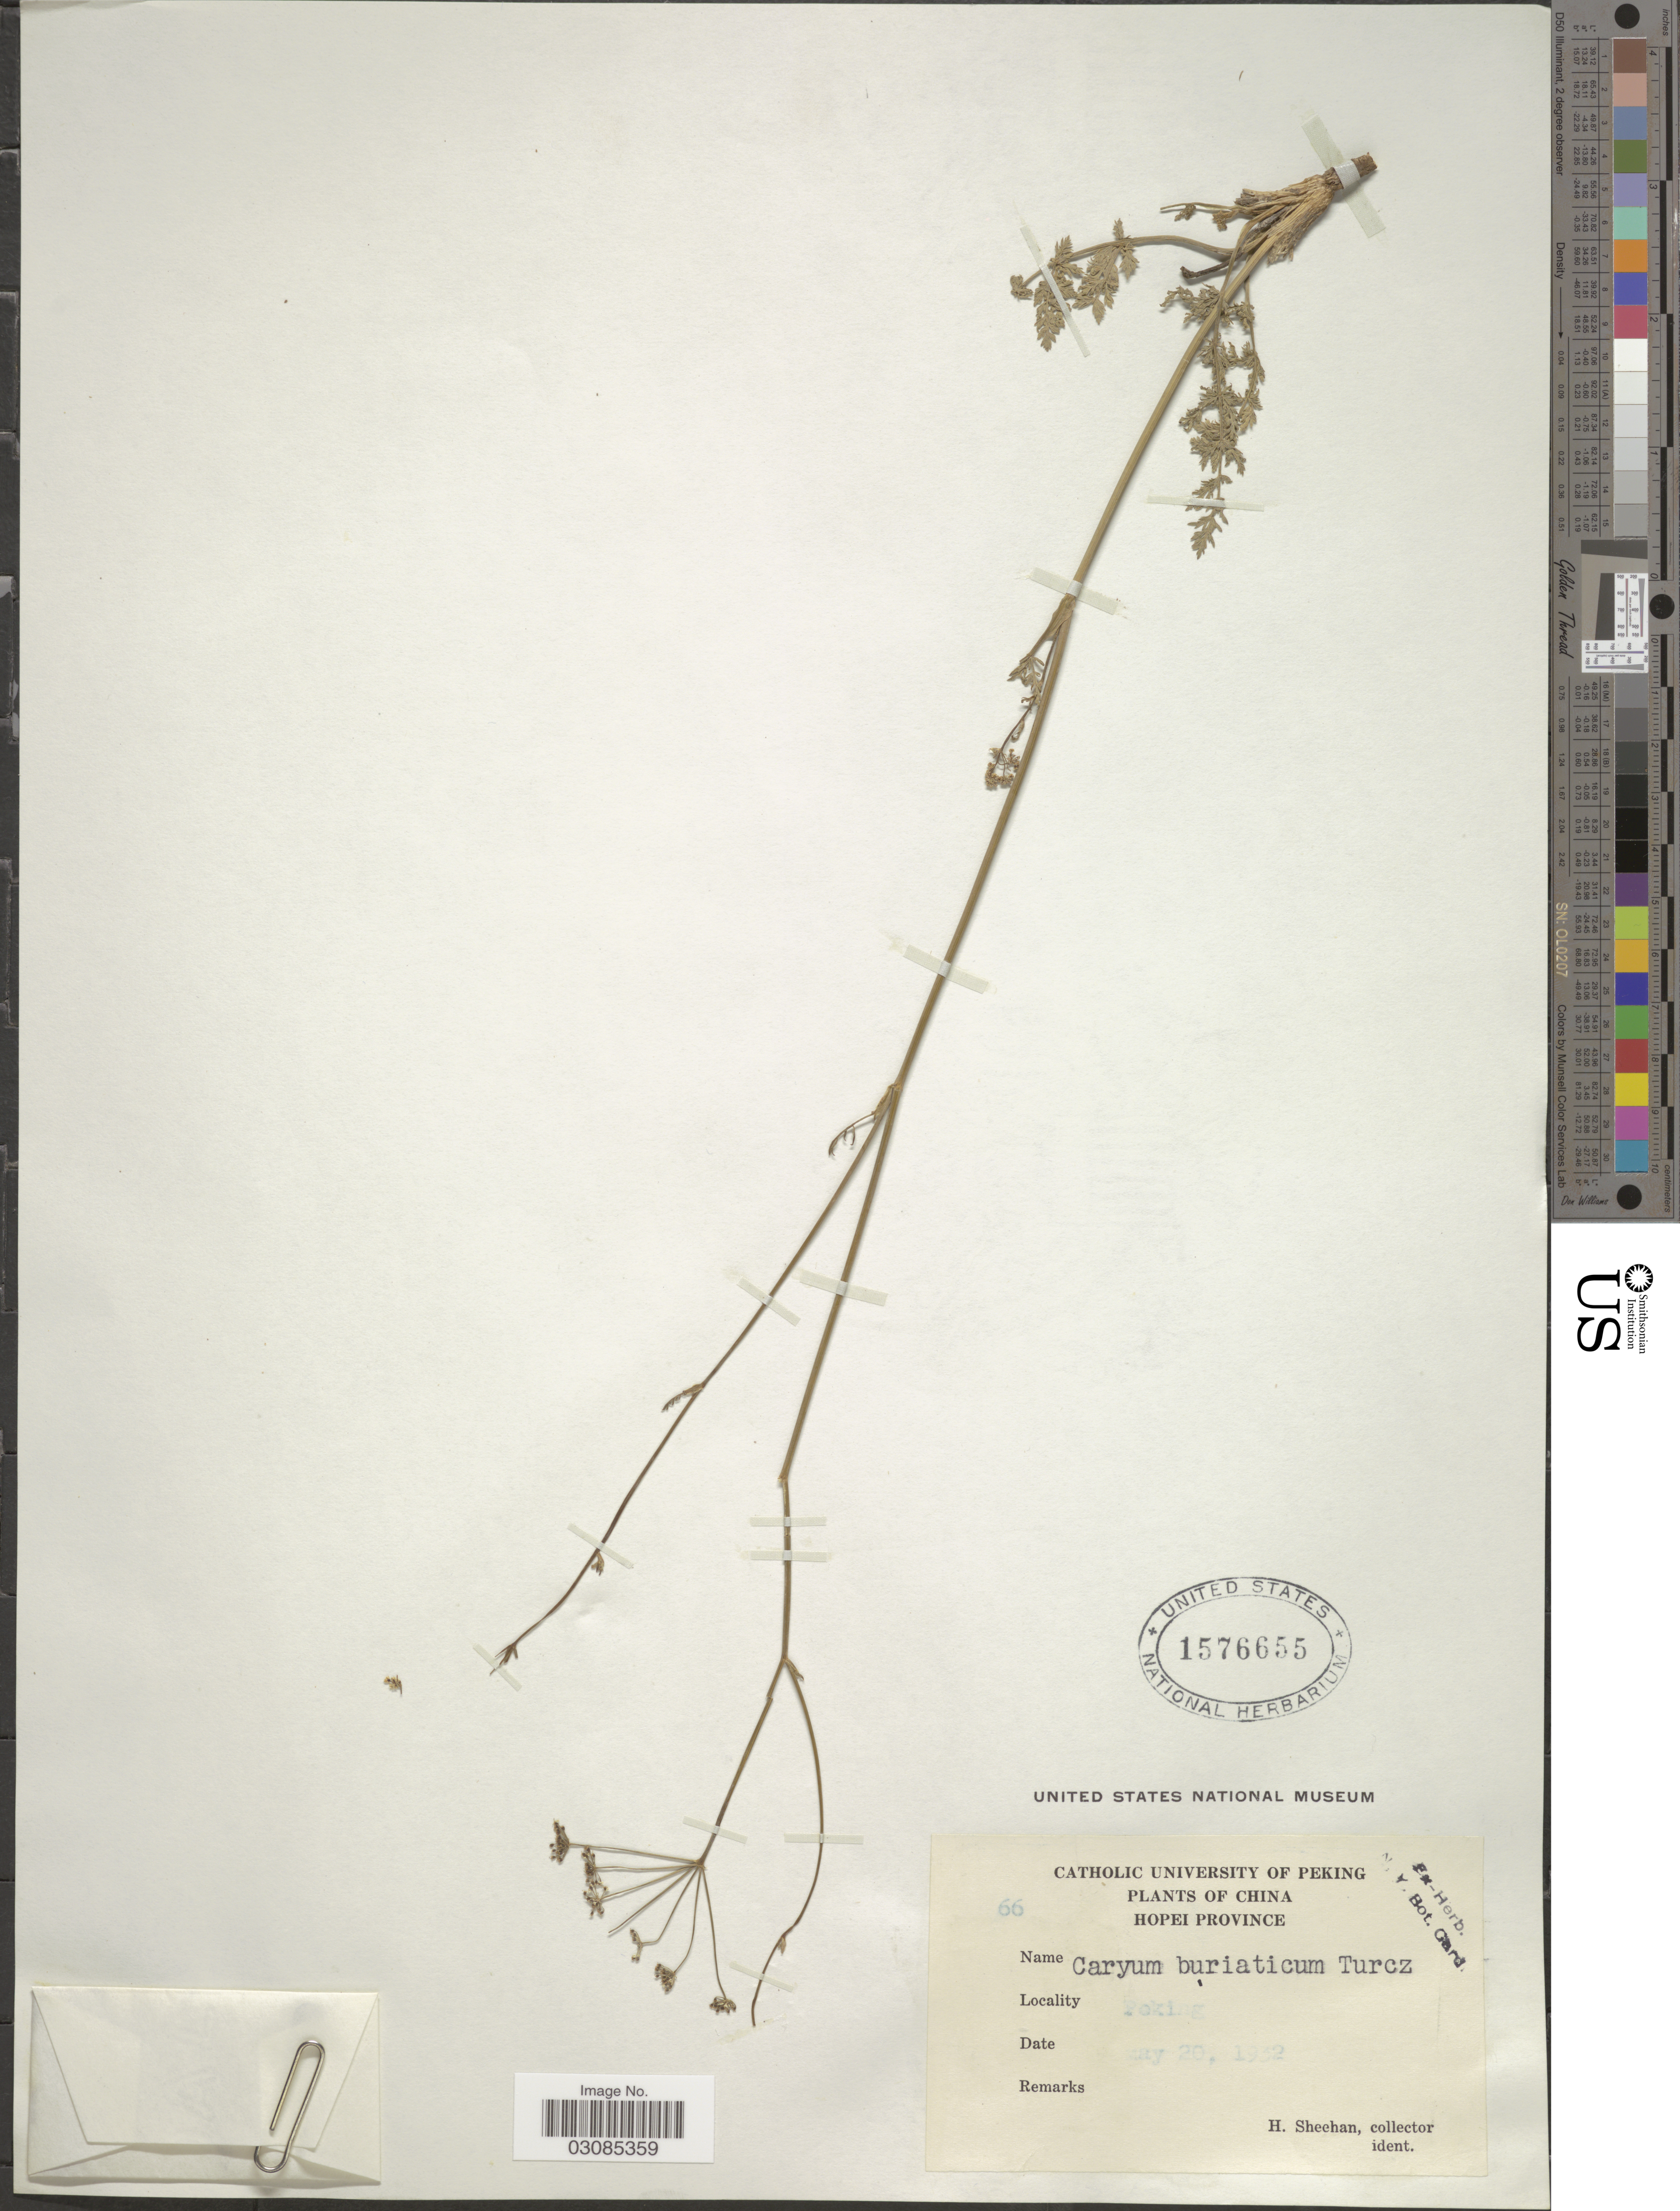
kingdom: Plantae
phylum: Tracheophyta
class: Magnoliopsida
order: Apiales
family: Apiaceae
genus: Carum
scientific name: Carum buriaticum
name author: Turcz.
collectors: H. Sheehan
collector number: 66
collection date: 1932-05-20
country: China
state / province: Hebei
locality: Hopei Province. Peking.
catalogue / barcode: US 1576655